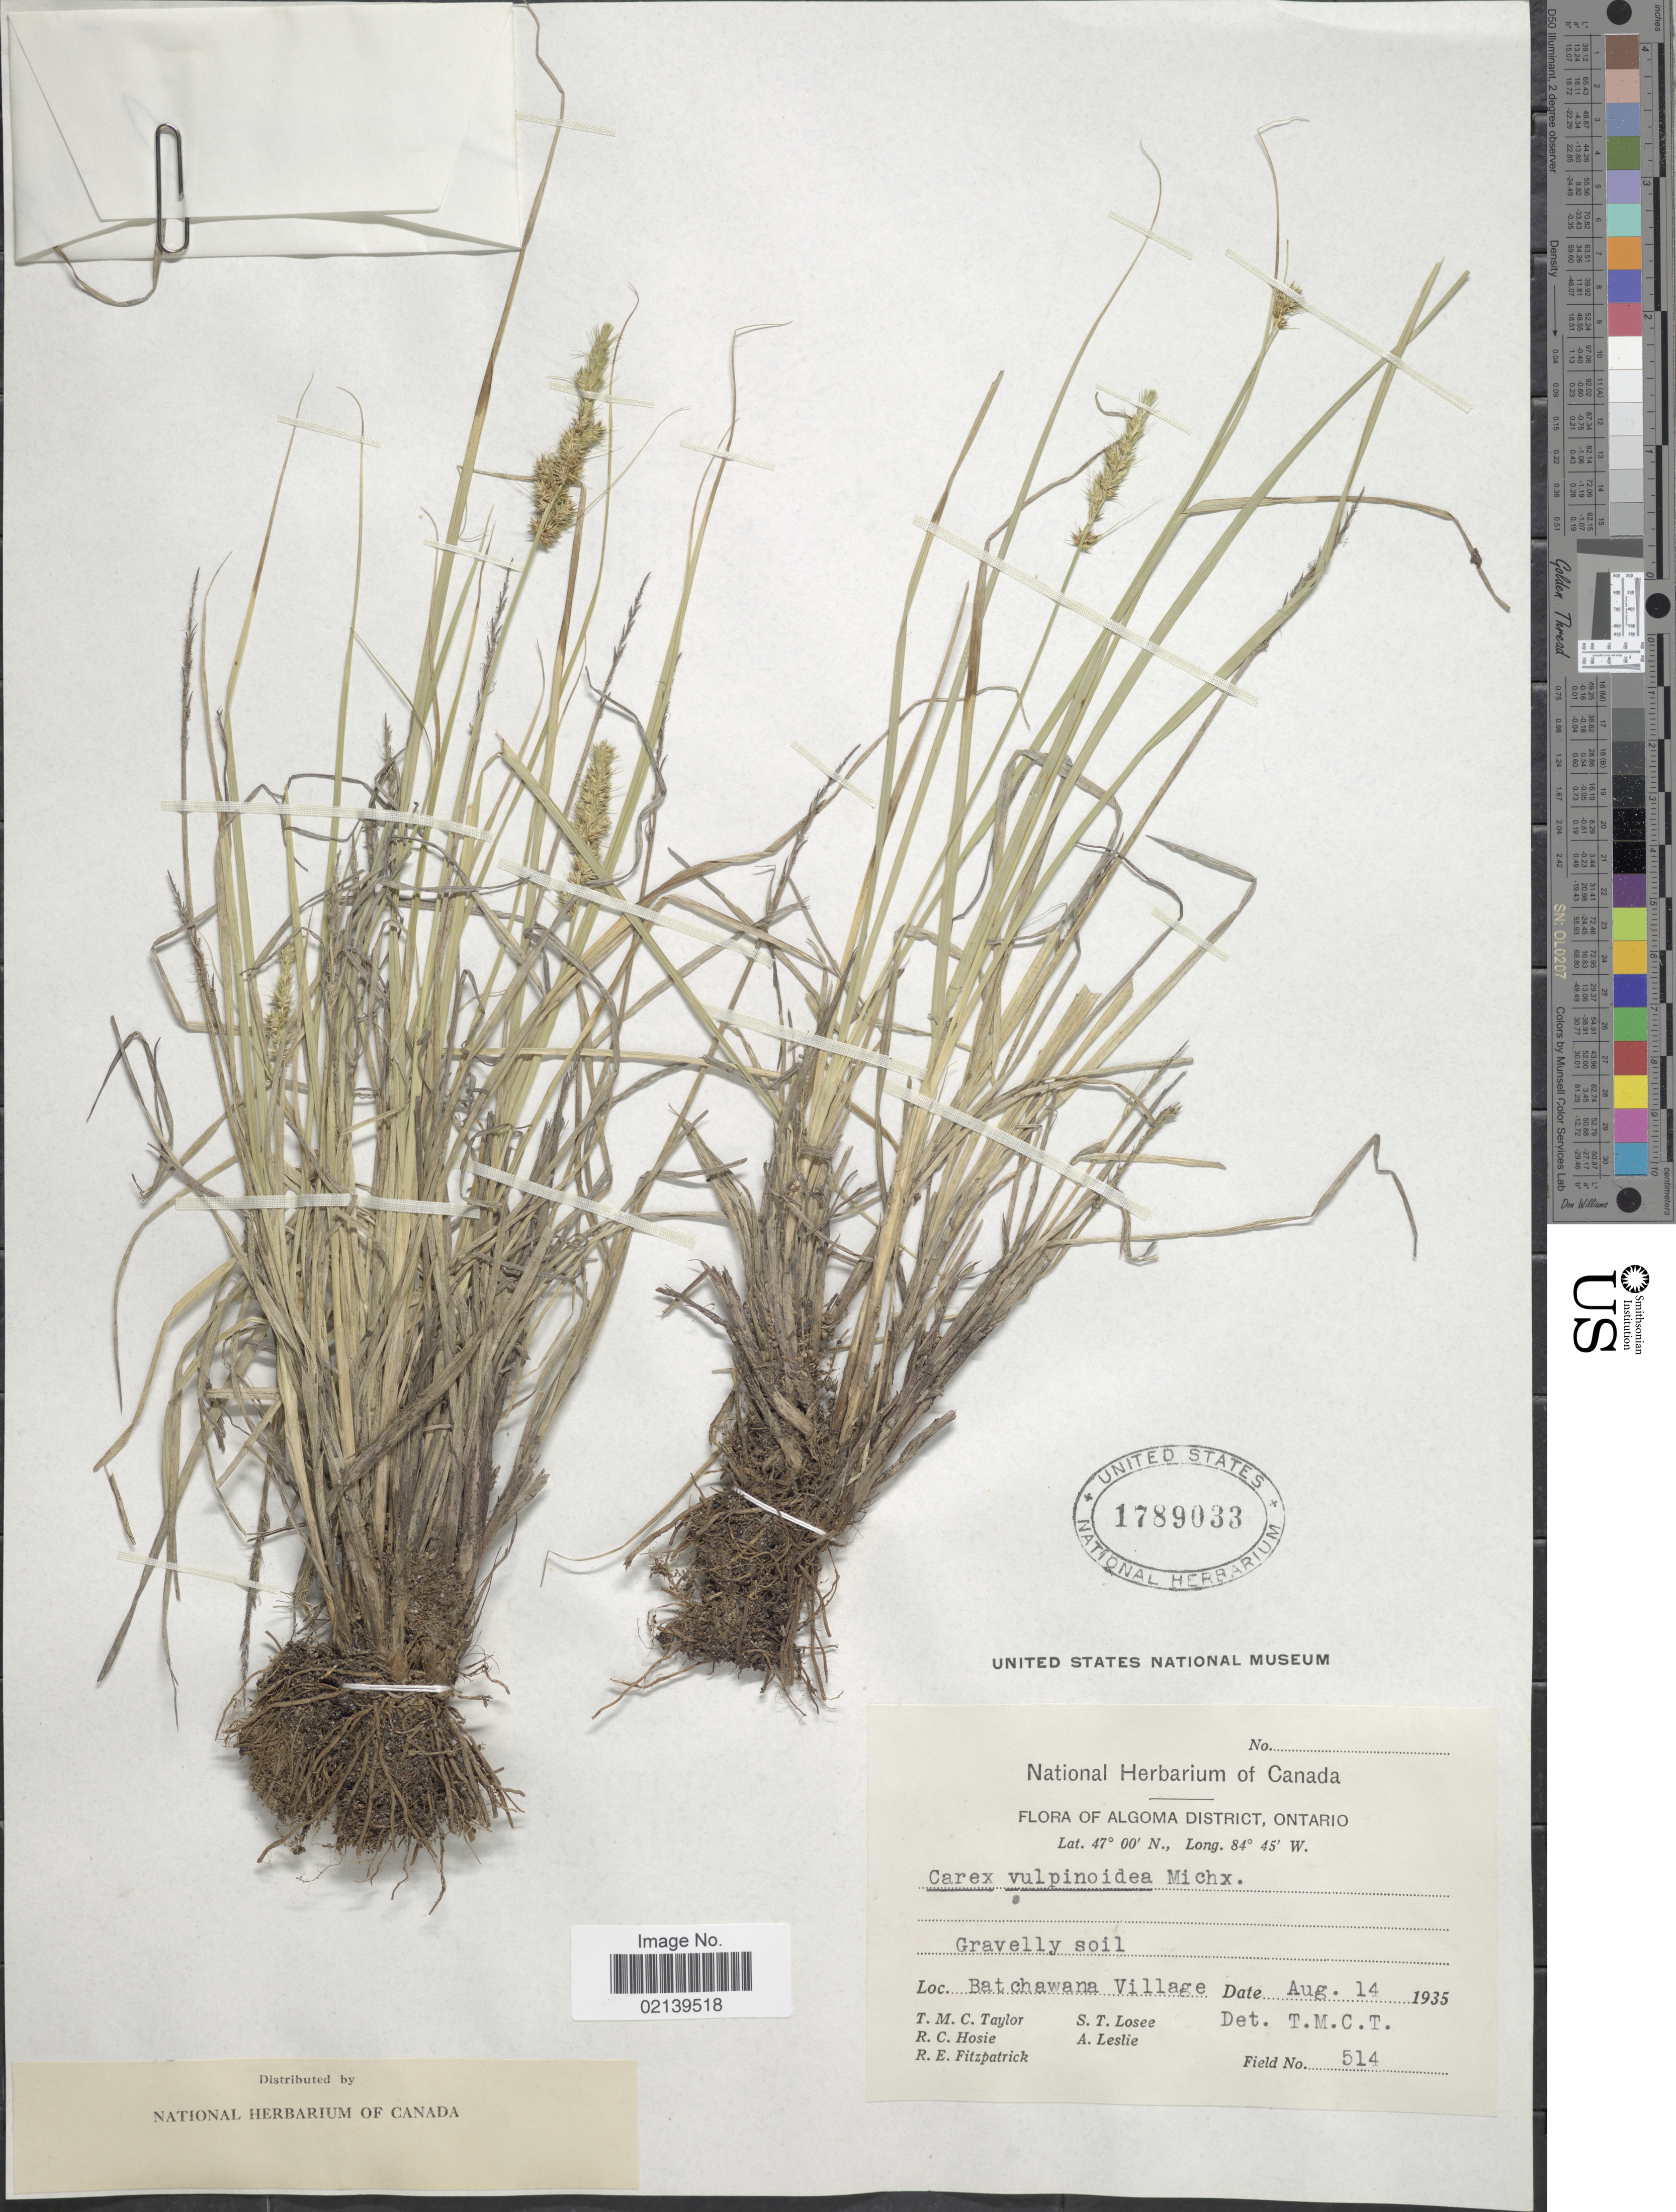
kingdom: Plantae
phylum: Tracheophyta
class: Liliopsida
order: Poales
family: Cyperaceae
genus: Carex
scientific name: Carex vulpinoidea Michx.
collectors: T. M. C. Taylor, R. Hosie, R. Fitzpatrick, S. Losee & A. Leslie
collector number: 514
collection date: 1935-08-14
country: Canada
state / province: Ontario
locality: Algoma District, Batchawana Village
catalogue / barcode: US 1789033